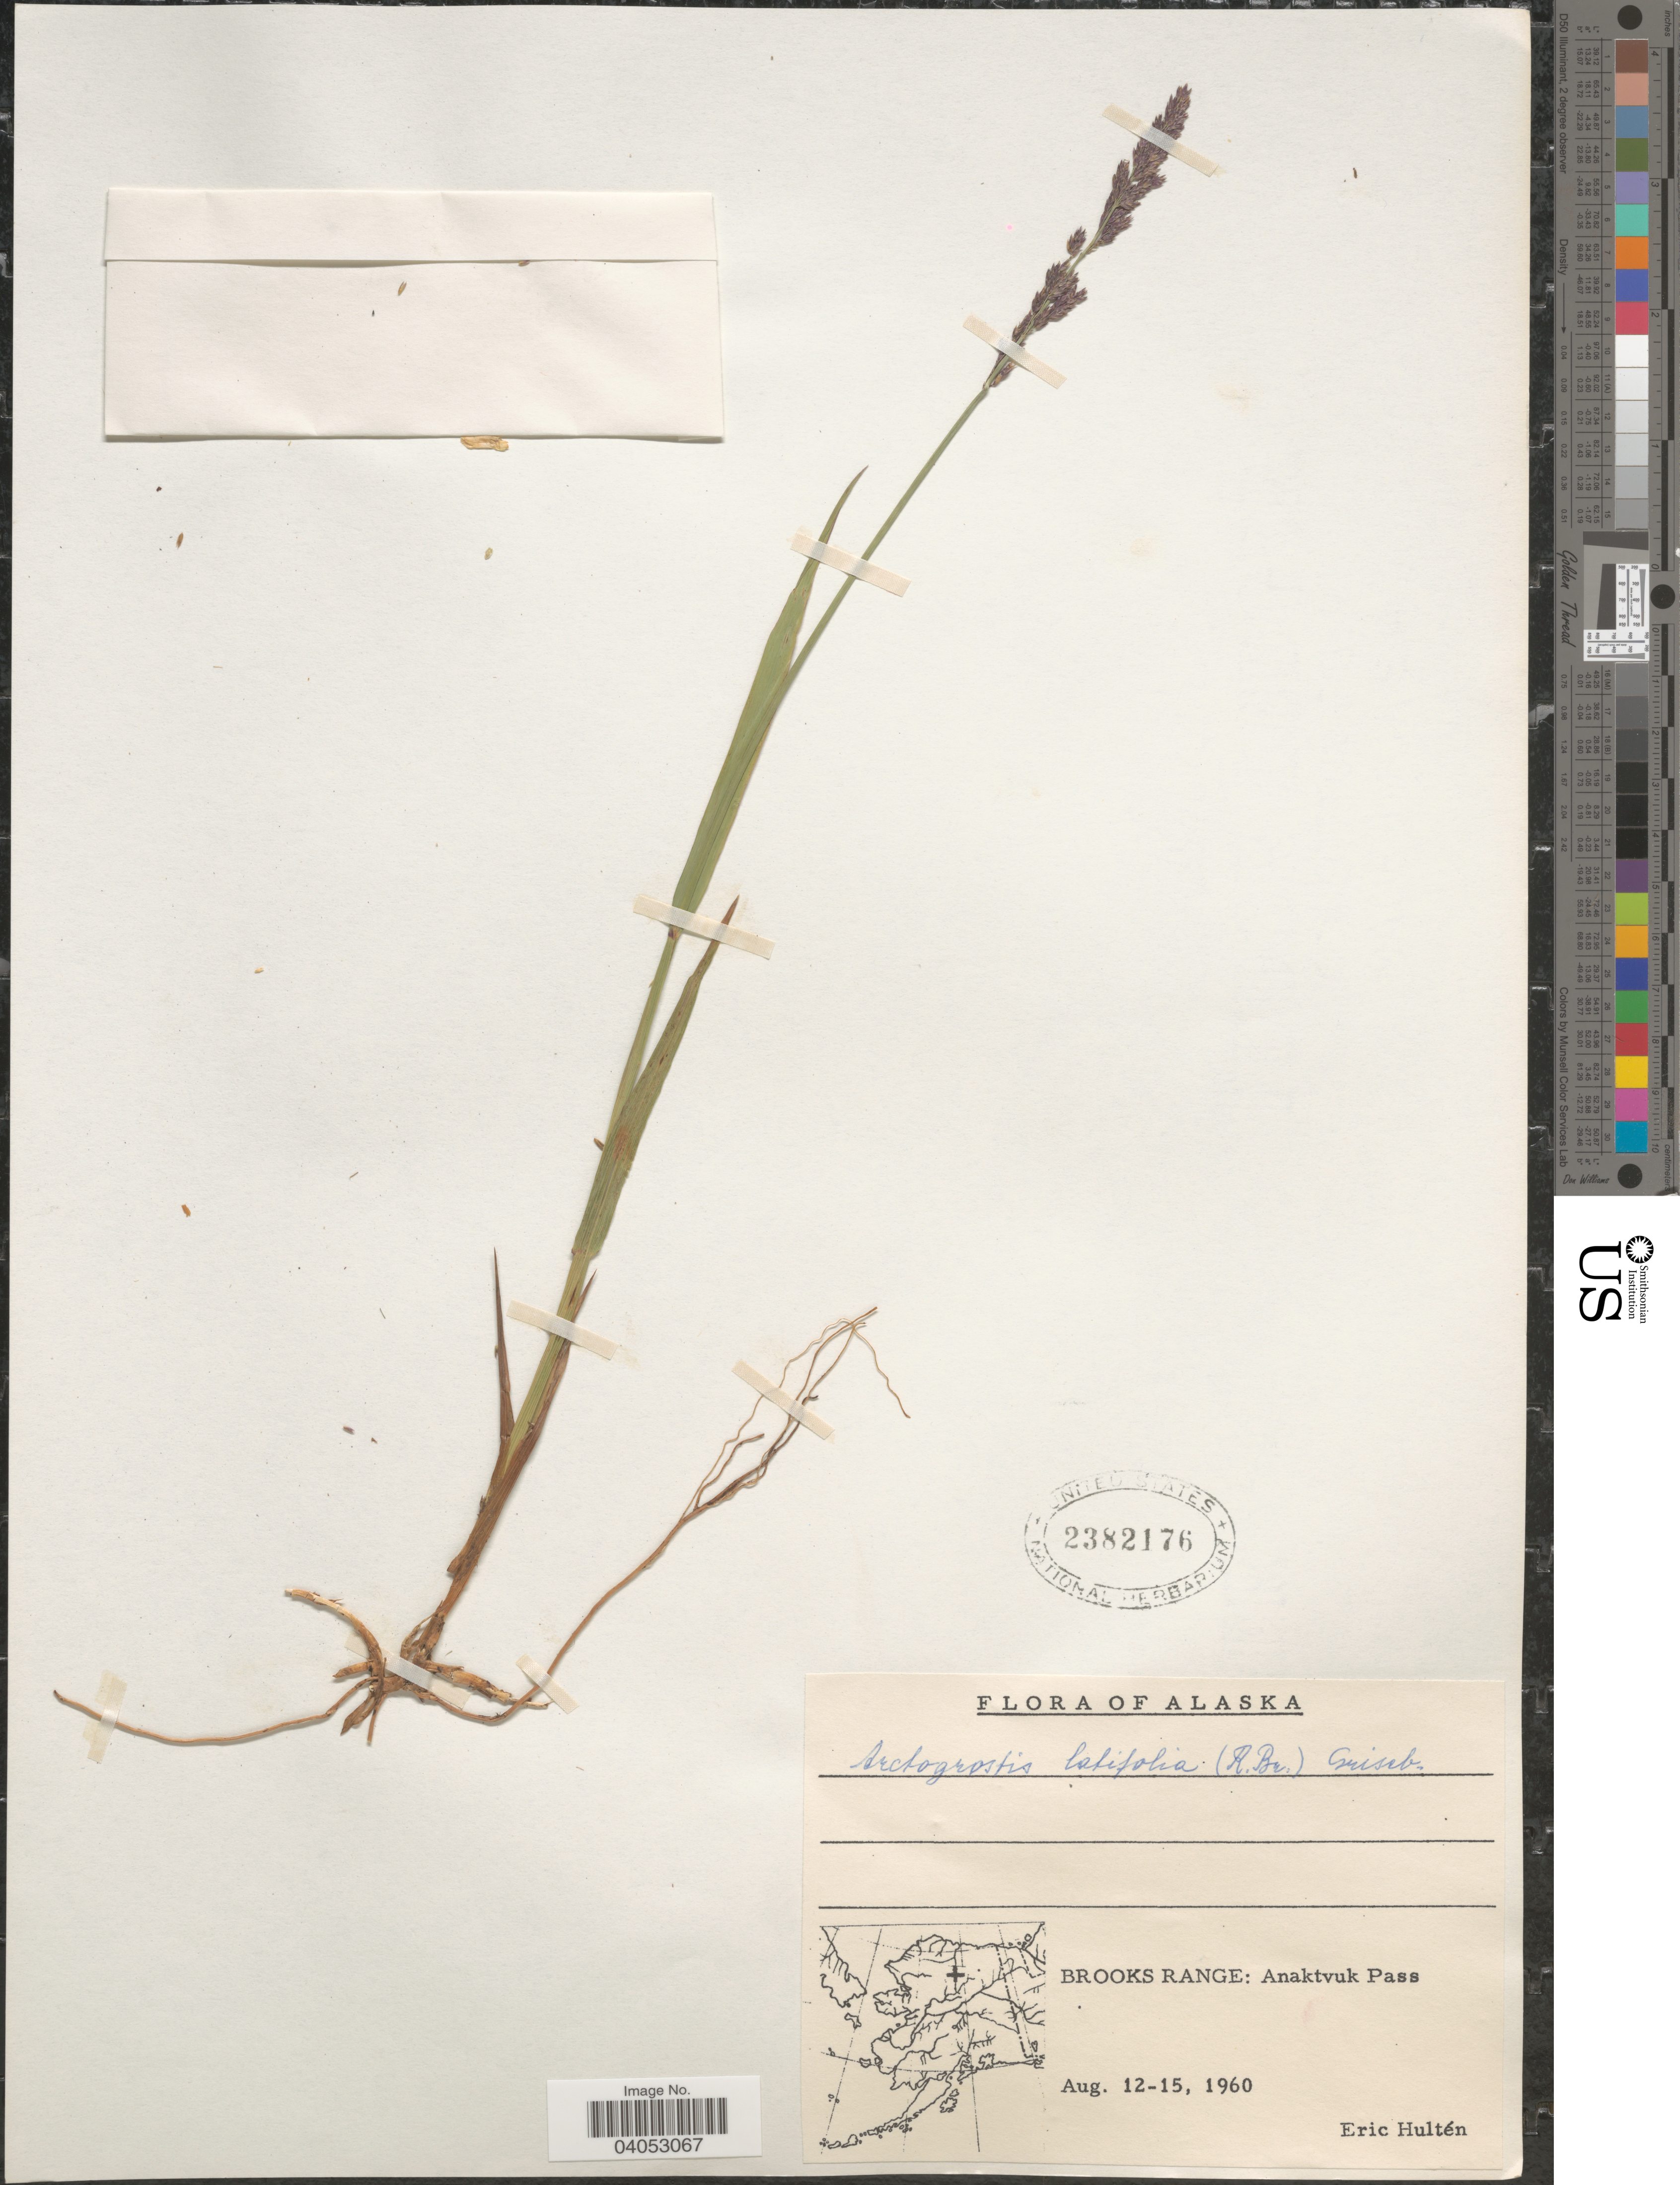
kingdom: Plantae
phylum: Tracheophyta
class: Liliopsida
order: Poales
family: Poaceae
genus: Arctagrostis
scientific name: Arctagrostis latifolia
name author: (R. Br.) Griseb.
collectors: E. G. Hultén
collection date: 1960-08-12/1960-08-15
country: United States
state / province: Alaska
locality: Brooks Range: Anaktvuk Pass.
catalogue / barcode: US 2382176